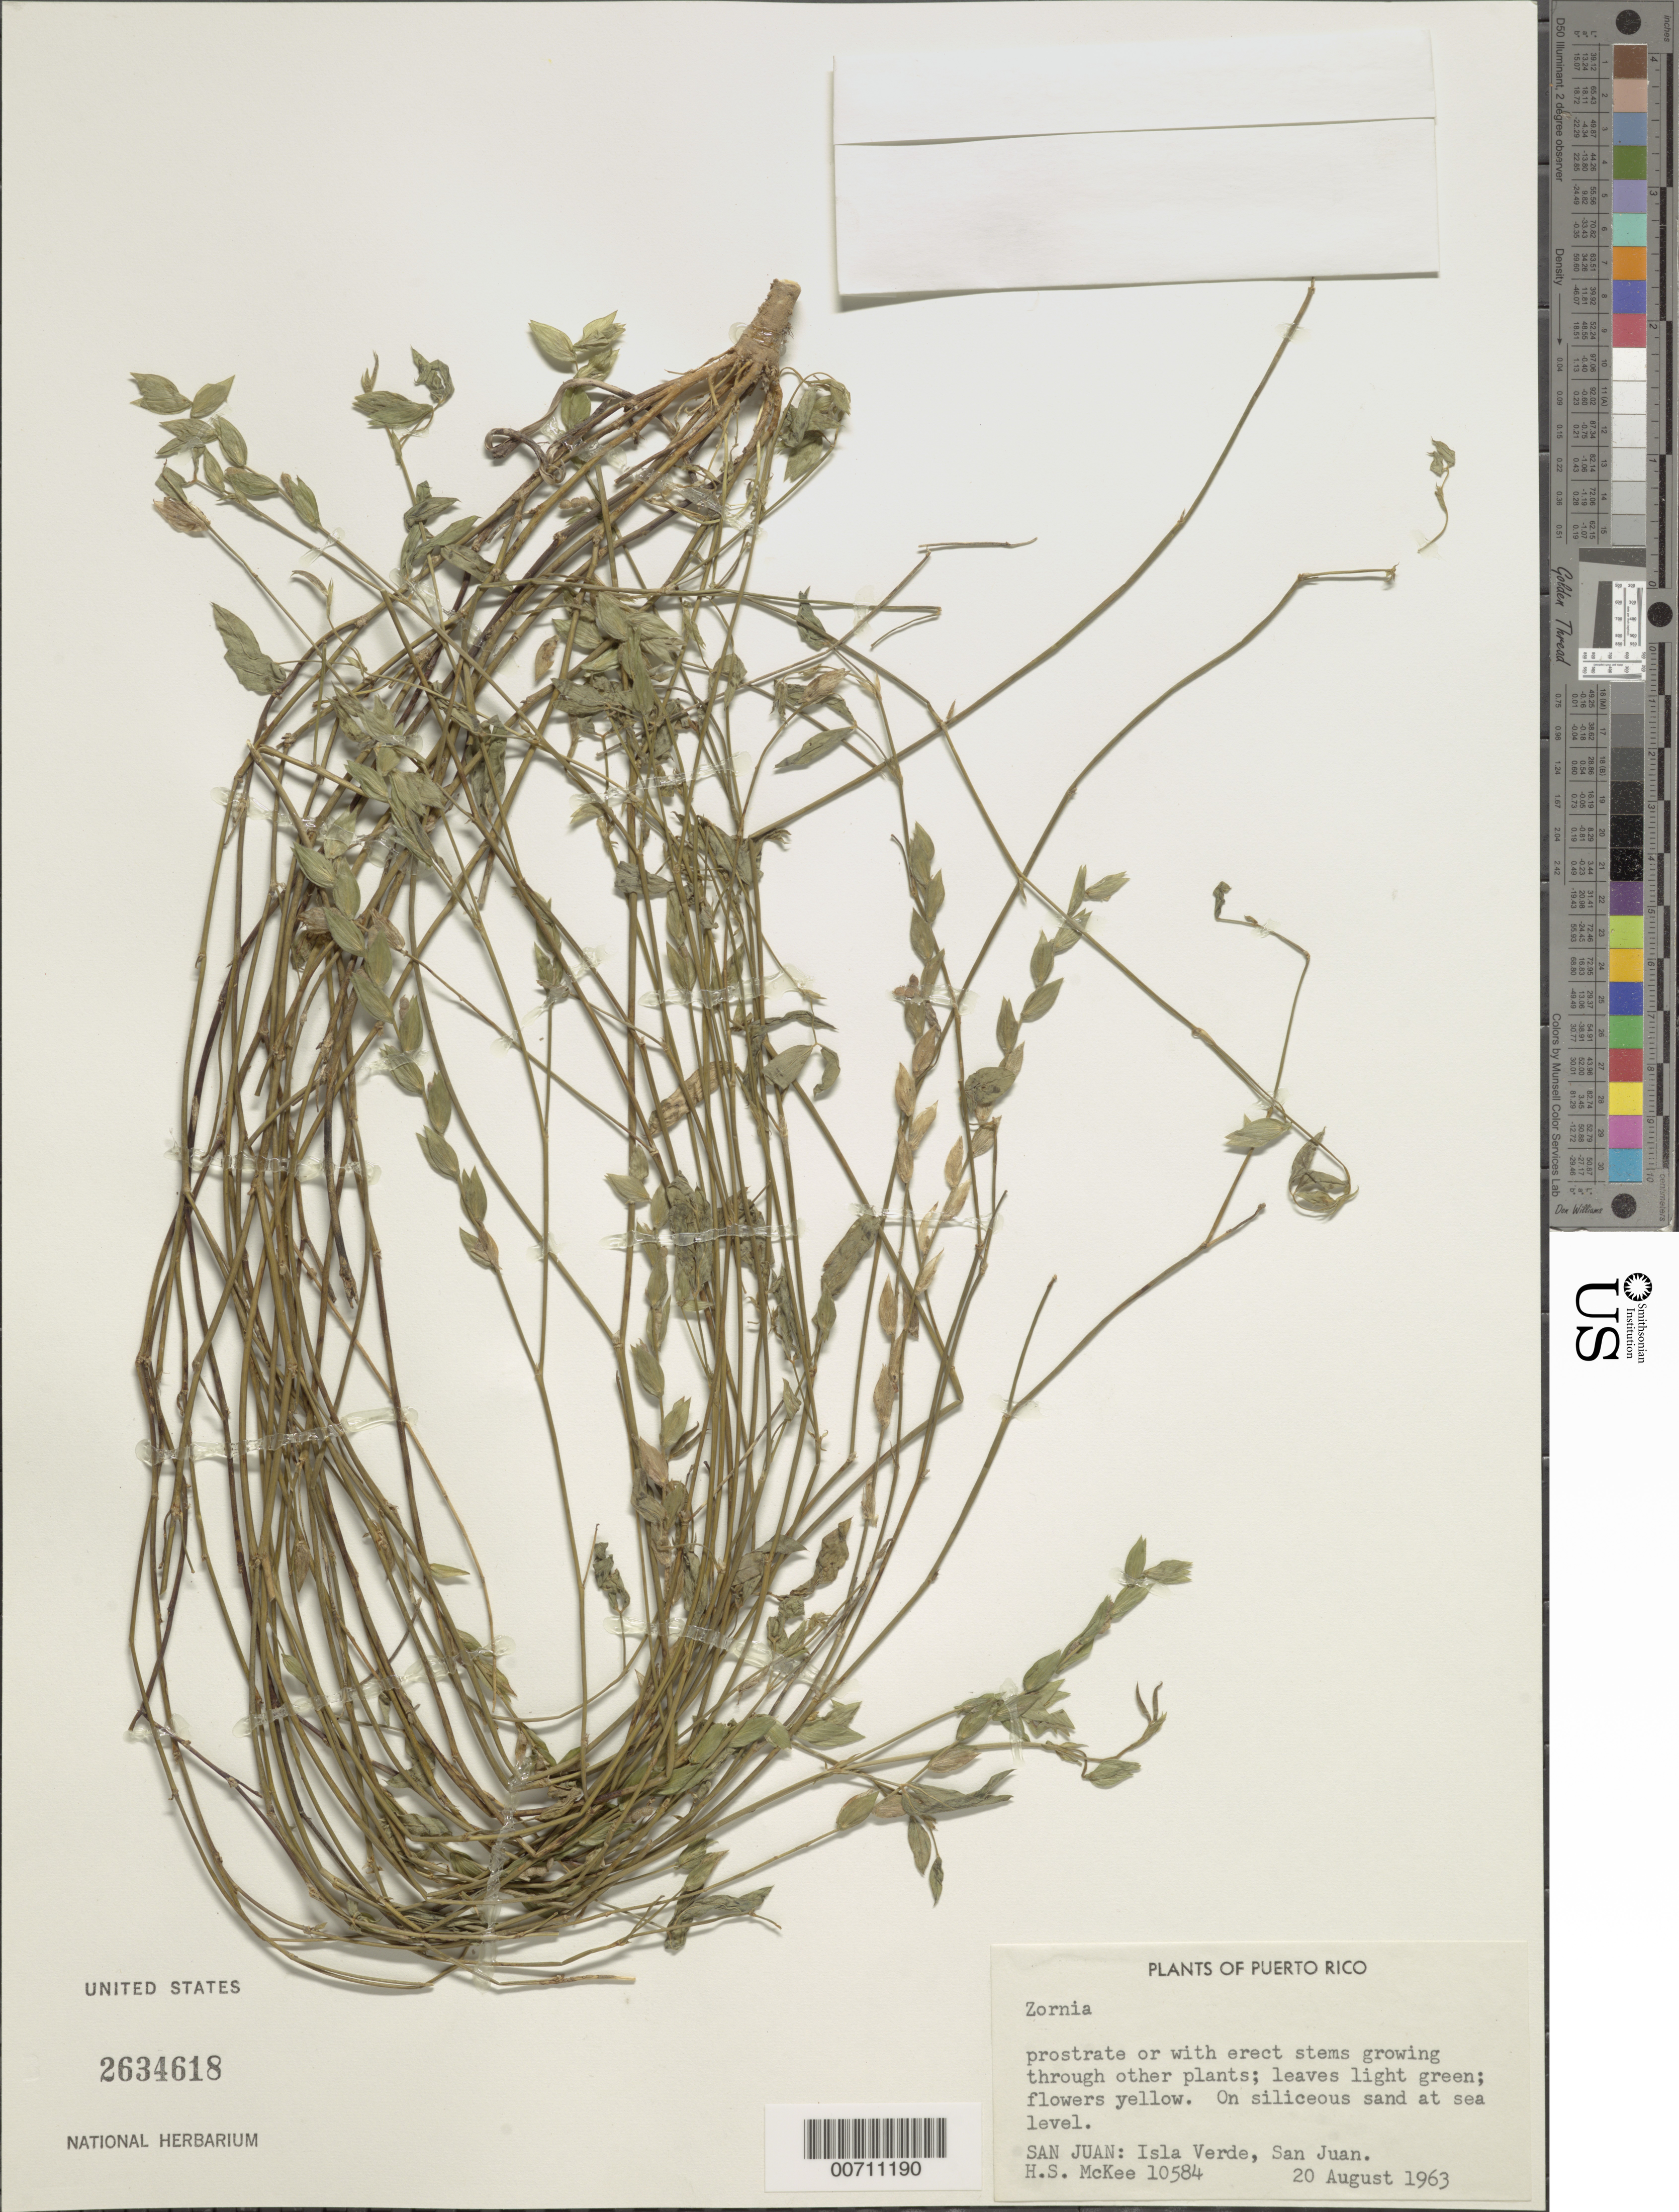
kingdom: Plantae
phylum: Tracheophyta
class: Magnoliopsida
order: Fabales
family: Fabaceae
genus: Zornia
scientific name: Zornia reticulata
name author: Sm.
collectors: H. S. MacKee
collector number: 10584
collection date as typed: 20 Aug 1963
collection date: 1963-08-20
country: Puerto Rico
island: Greater Antilles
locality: Isla Verde, San Juan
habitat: On siliceous sand at sea level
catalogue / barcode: US 2634618